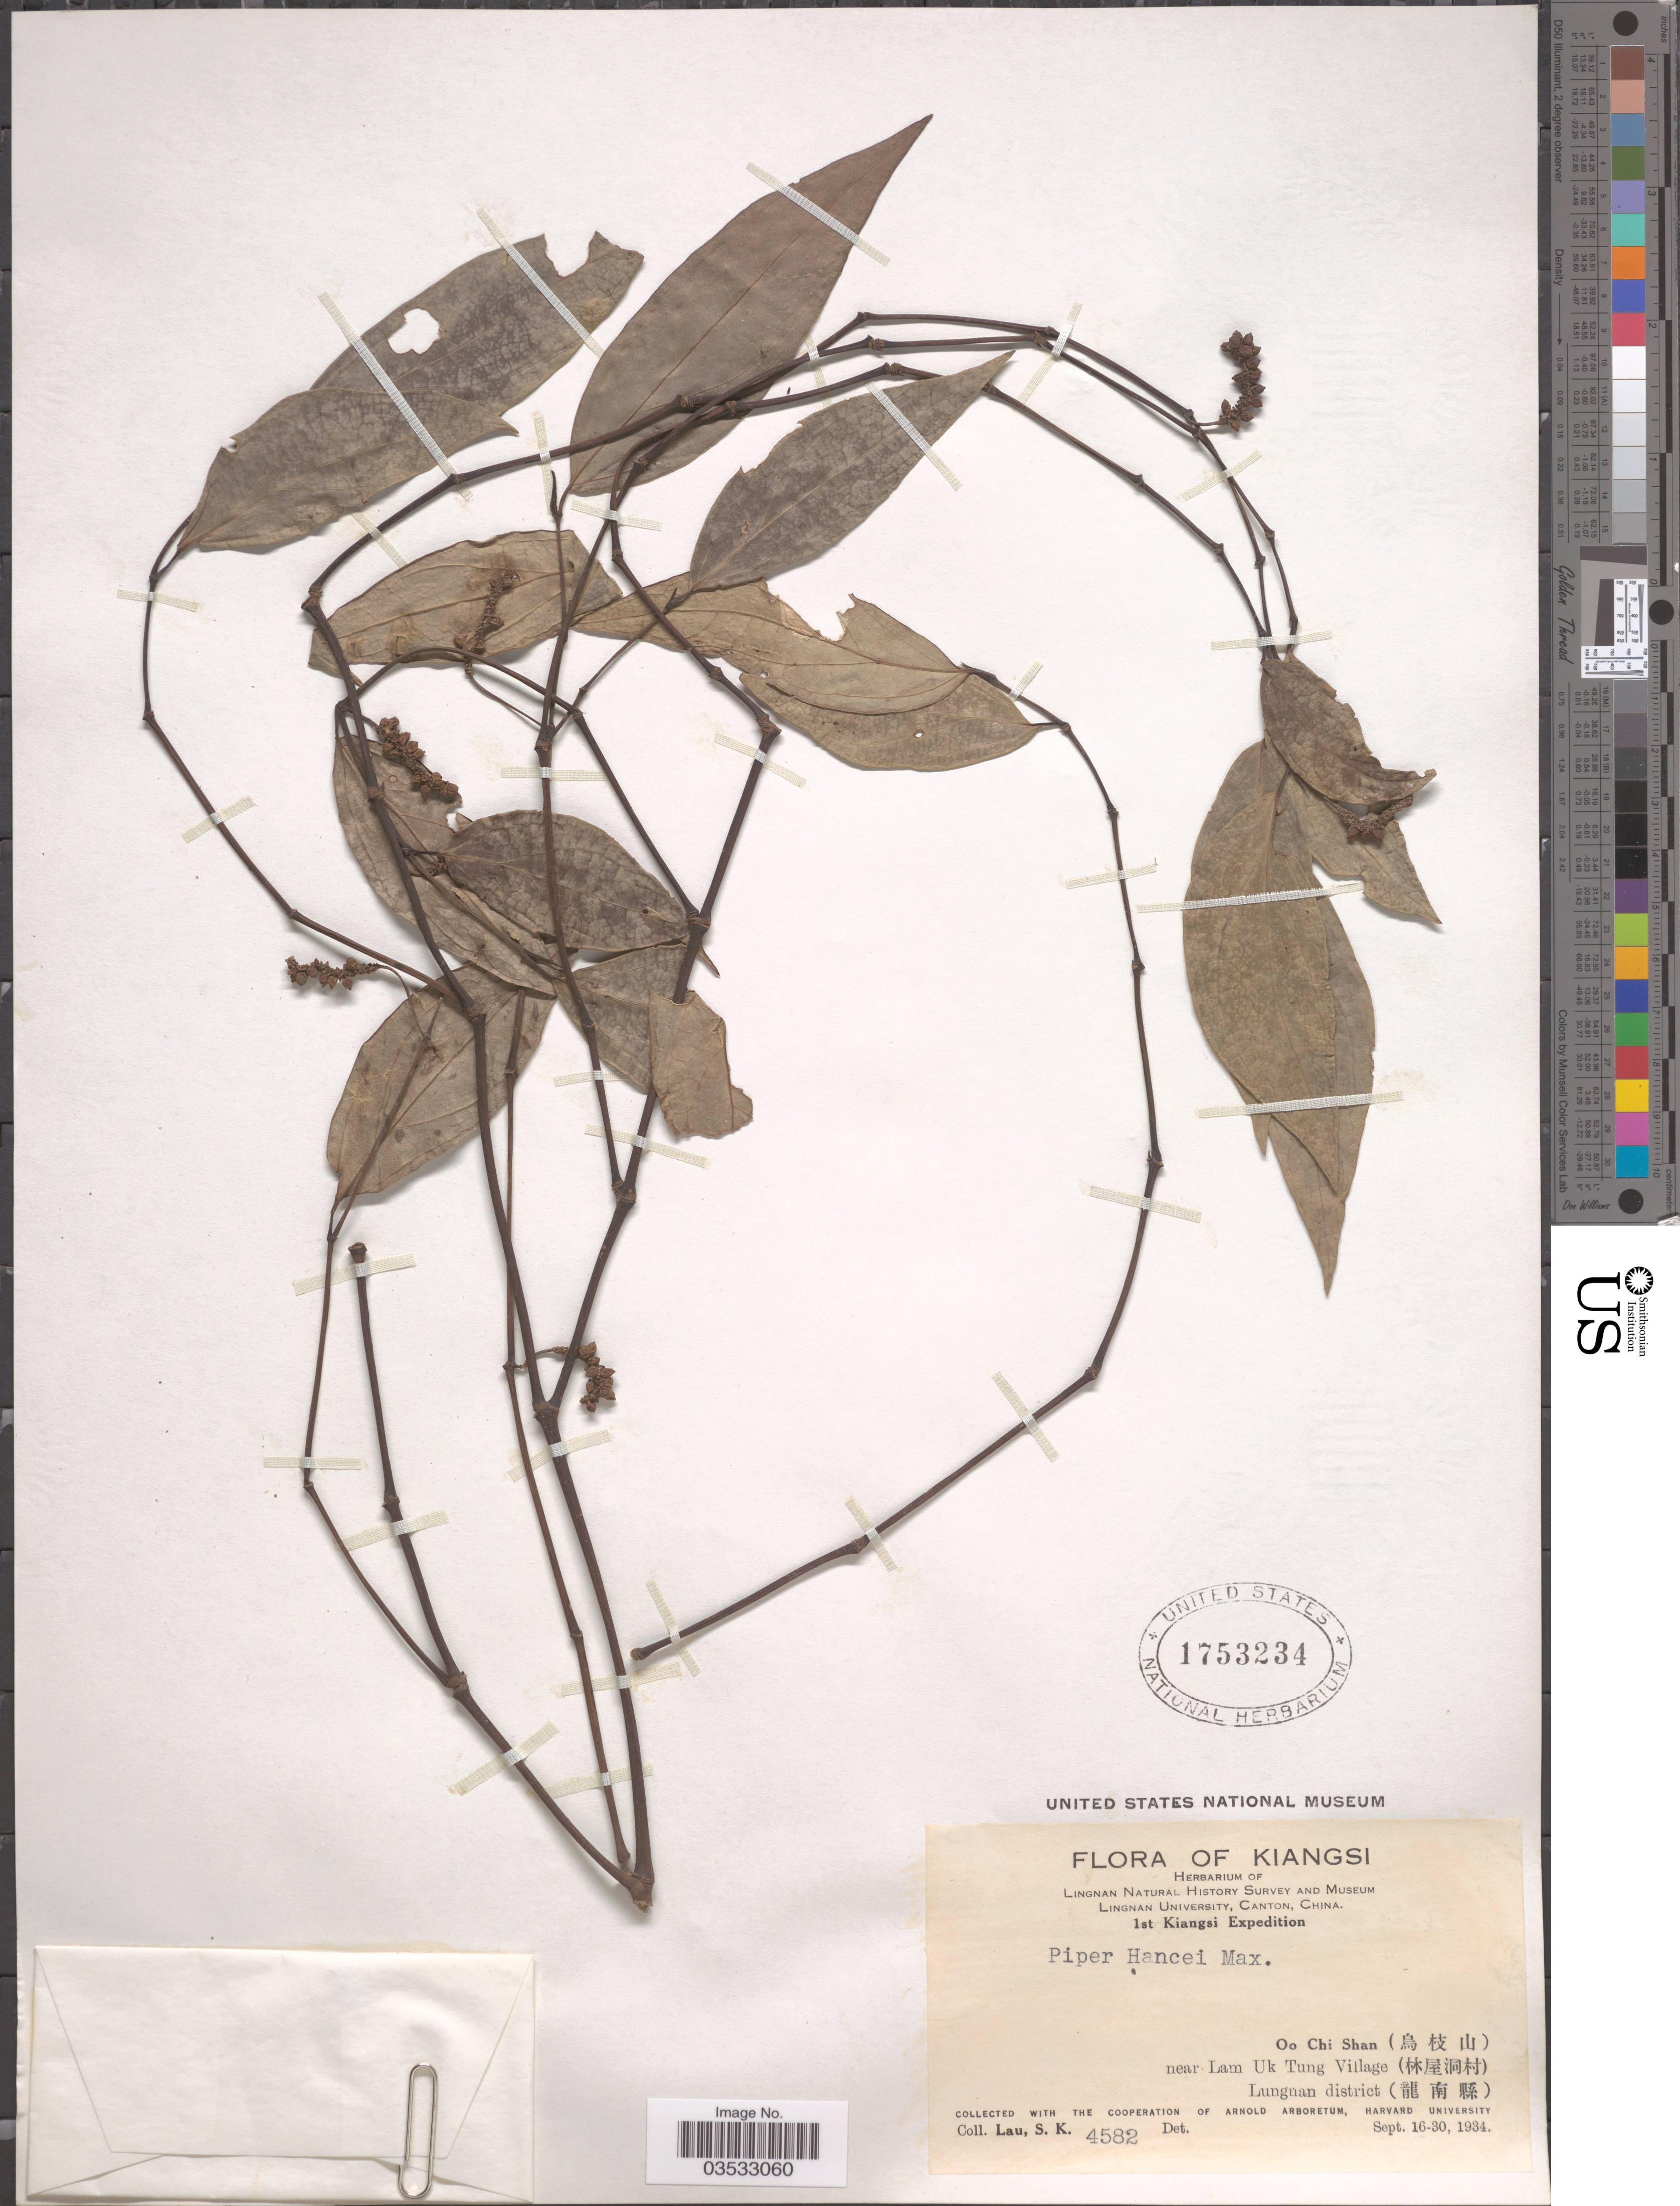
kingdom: Plantae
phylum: Tracheophyta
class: Magnoliopsida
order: Piperales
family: Piperaceae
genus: Piper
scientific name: Piper hancei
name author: Maxim.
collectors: S. K. Lau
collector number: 4582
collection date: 1934-09-16/1934-09-30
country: China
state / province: Jiangxi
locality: Kiangsi. Oo Chi Shan (X), near Lam Uk Tung Village (X), Lungnan district (X).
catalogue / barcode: US 1753234